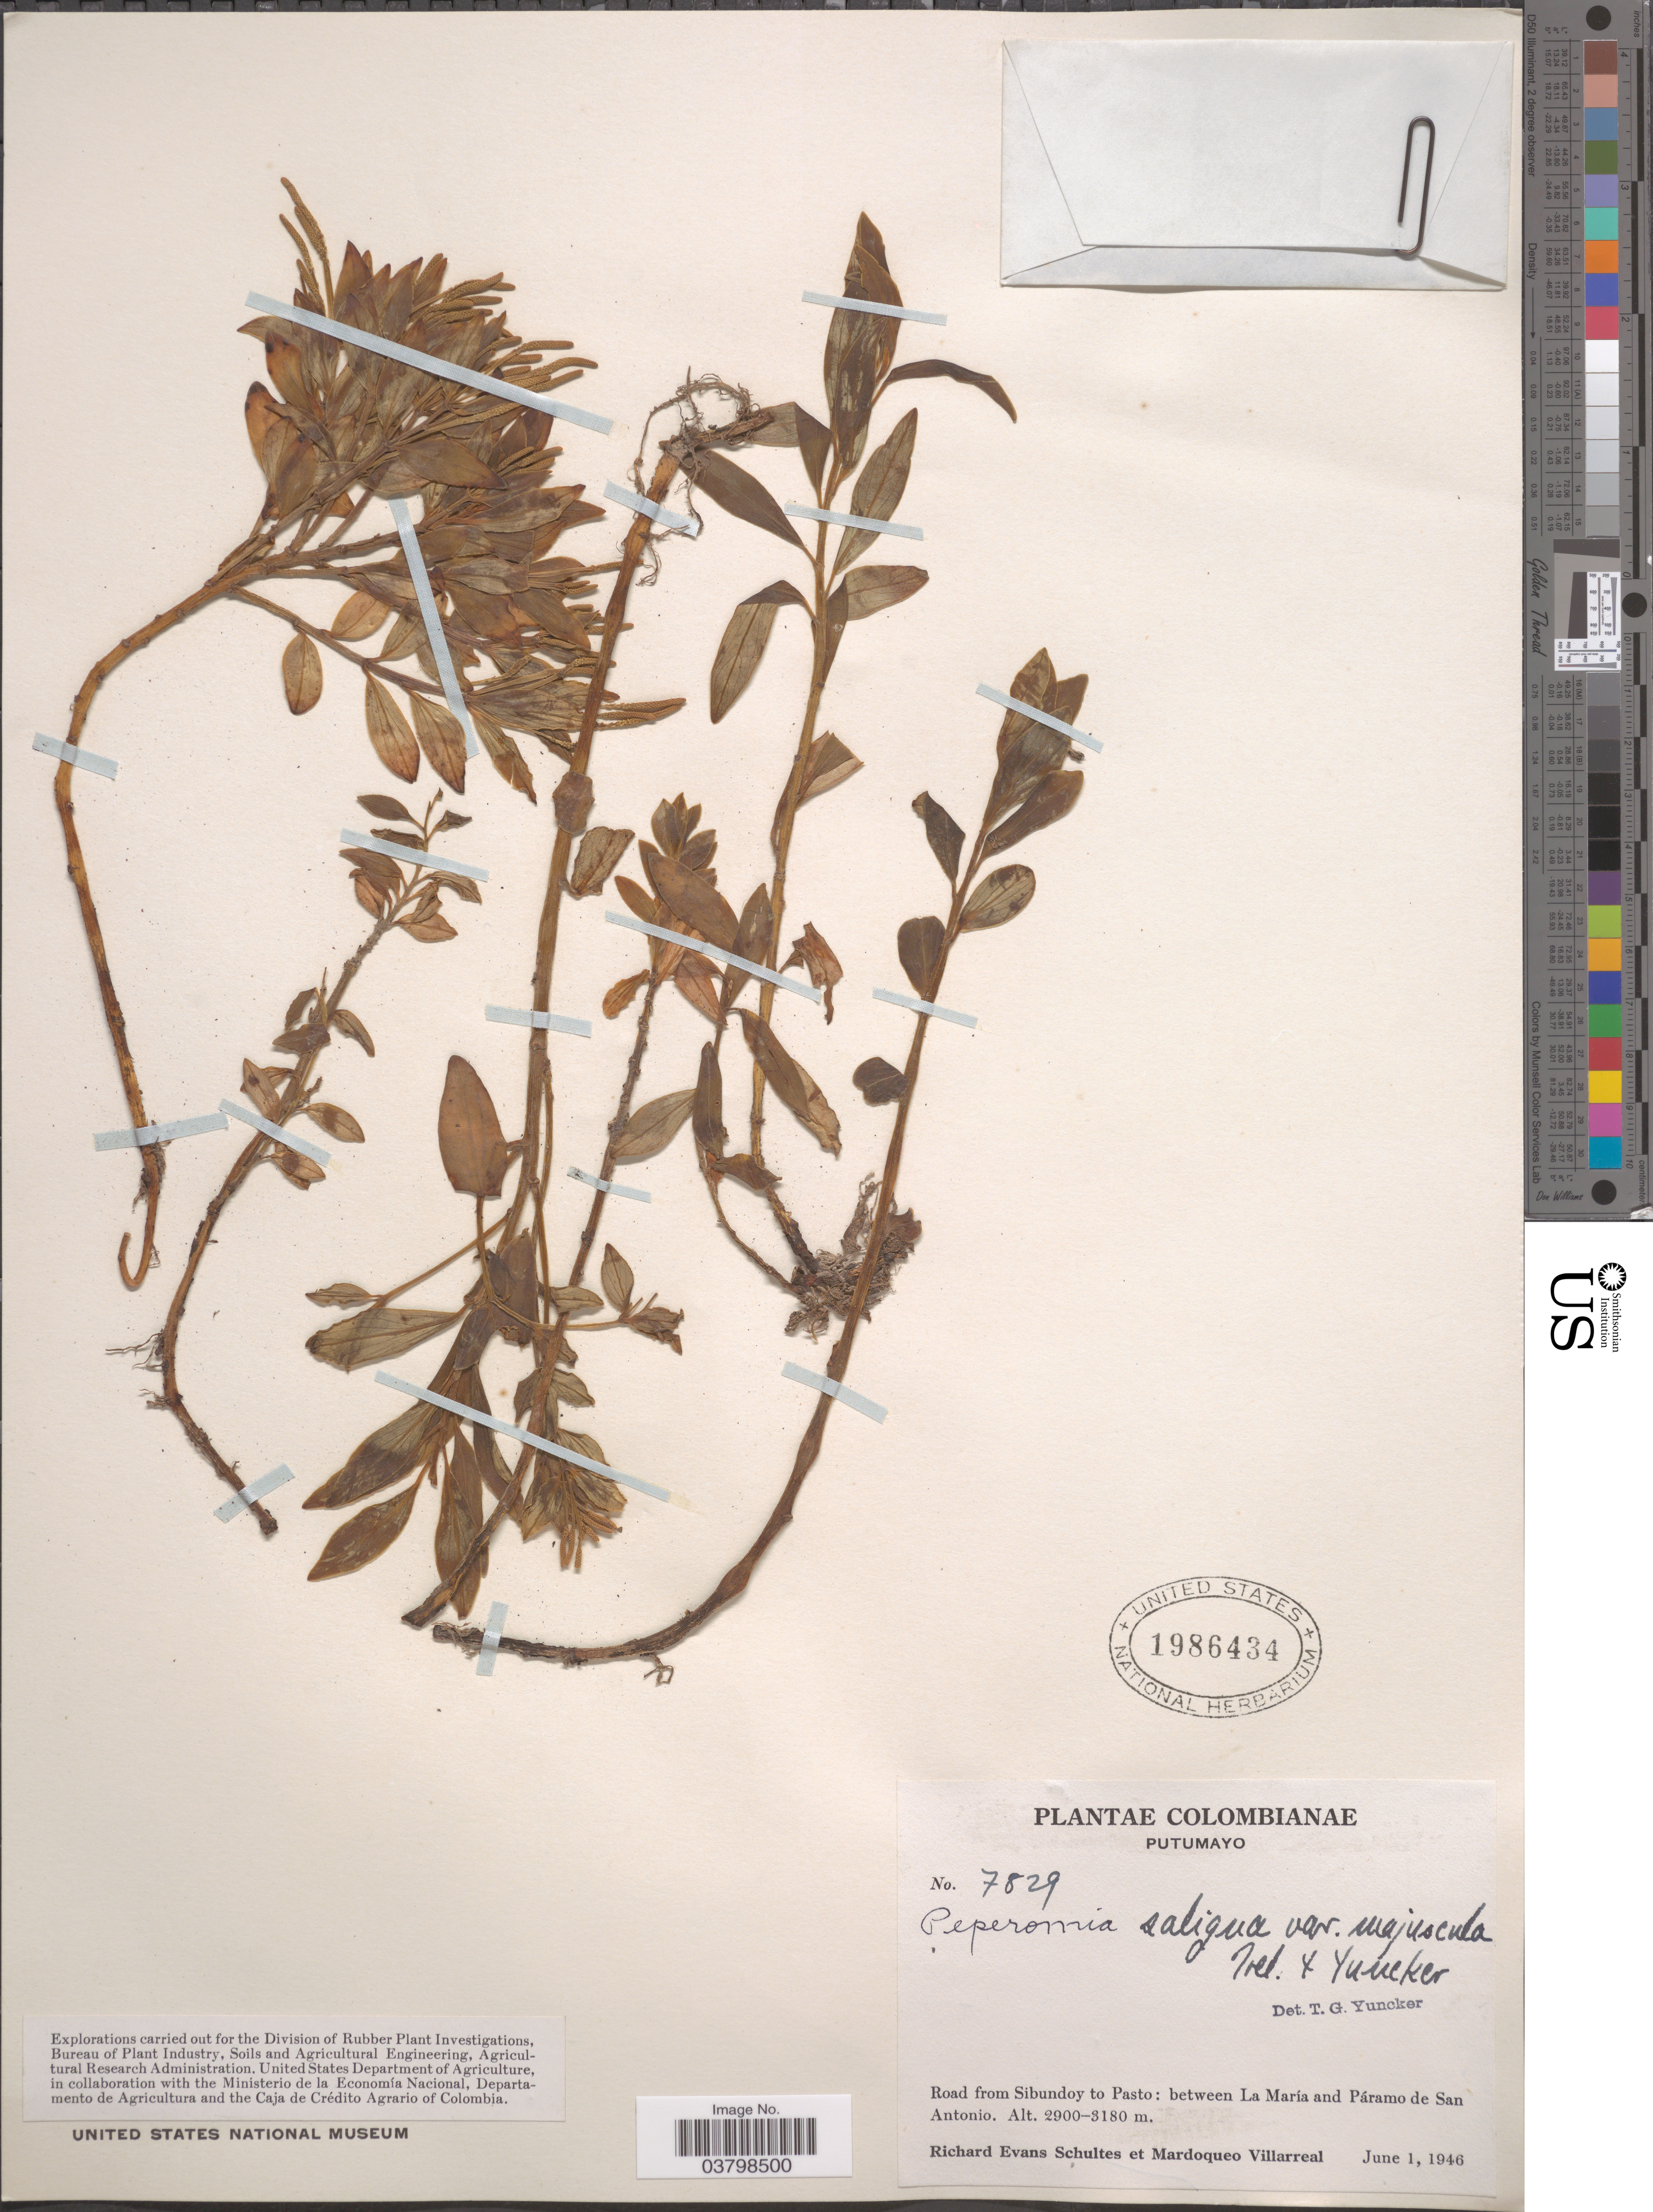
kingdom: Plantae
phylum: Tracheophyta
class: Magnoliopsida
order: Piperales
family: Piperaceae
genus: Peperomia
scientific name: Peperomia saligna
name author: Kunth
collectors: R. E. Schultes & M. Villarreal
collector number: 7829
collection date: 1946-06-01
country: Colombia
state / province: Putumayo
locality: Road from Sibundoy to Pasto: between La María and Páramo de San Antonio.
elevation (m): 2900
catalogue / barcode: US 1986434